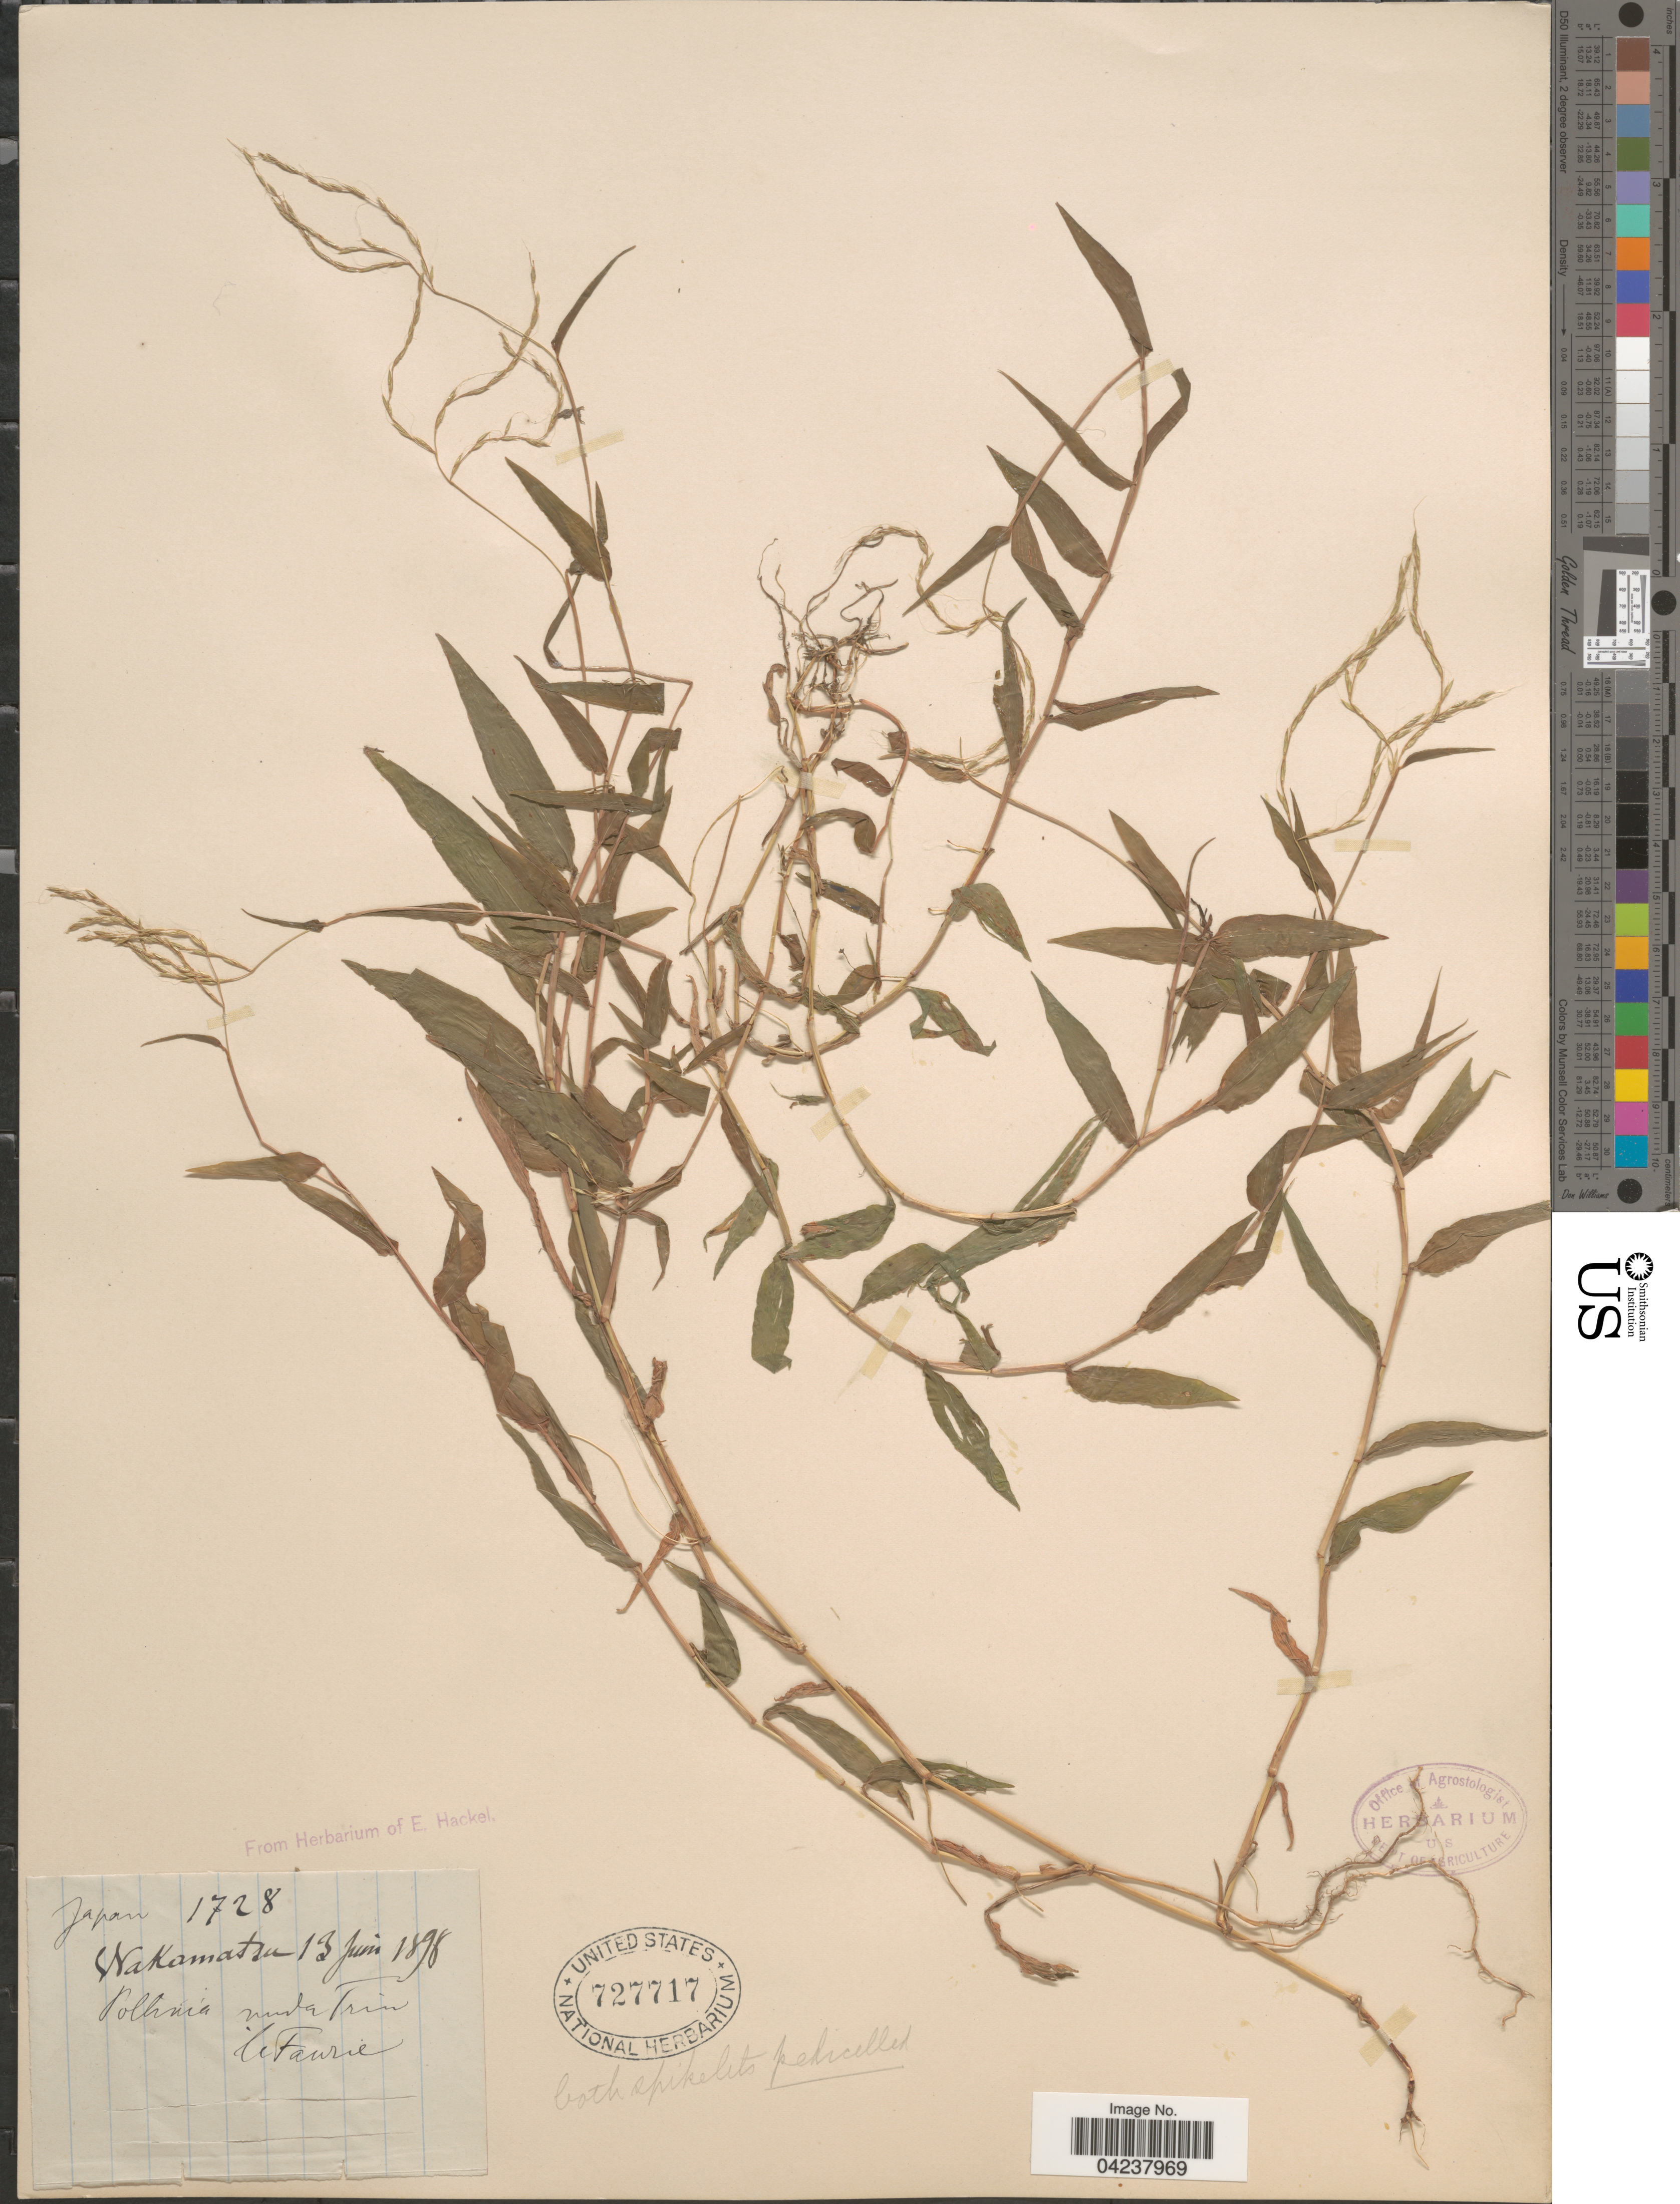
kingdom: Plantae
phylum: Tracheophyta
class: Liliopsida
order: Poales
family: Poaceae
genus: Microstegium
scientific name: Microstegium nudum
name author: (Trin.) A. Camus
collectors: -. Faurie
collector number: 1728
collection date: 1898-06-13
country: Japan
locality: Wakamatsu.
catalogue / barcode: US 727717